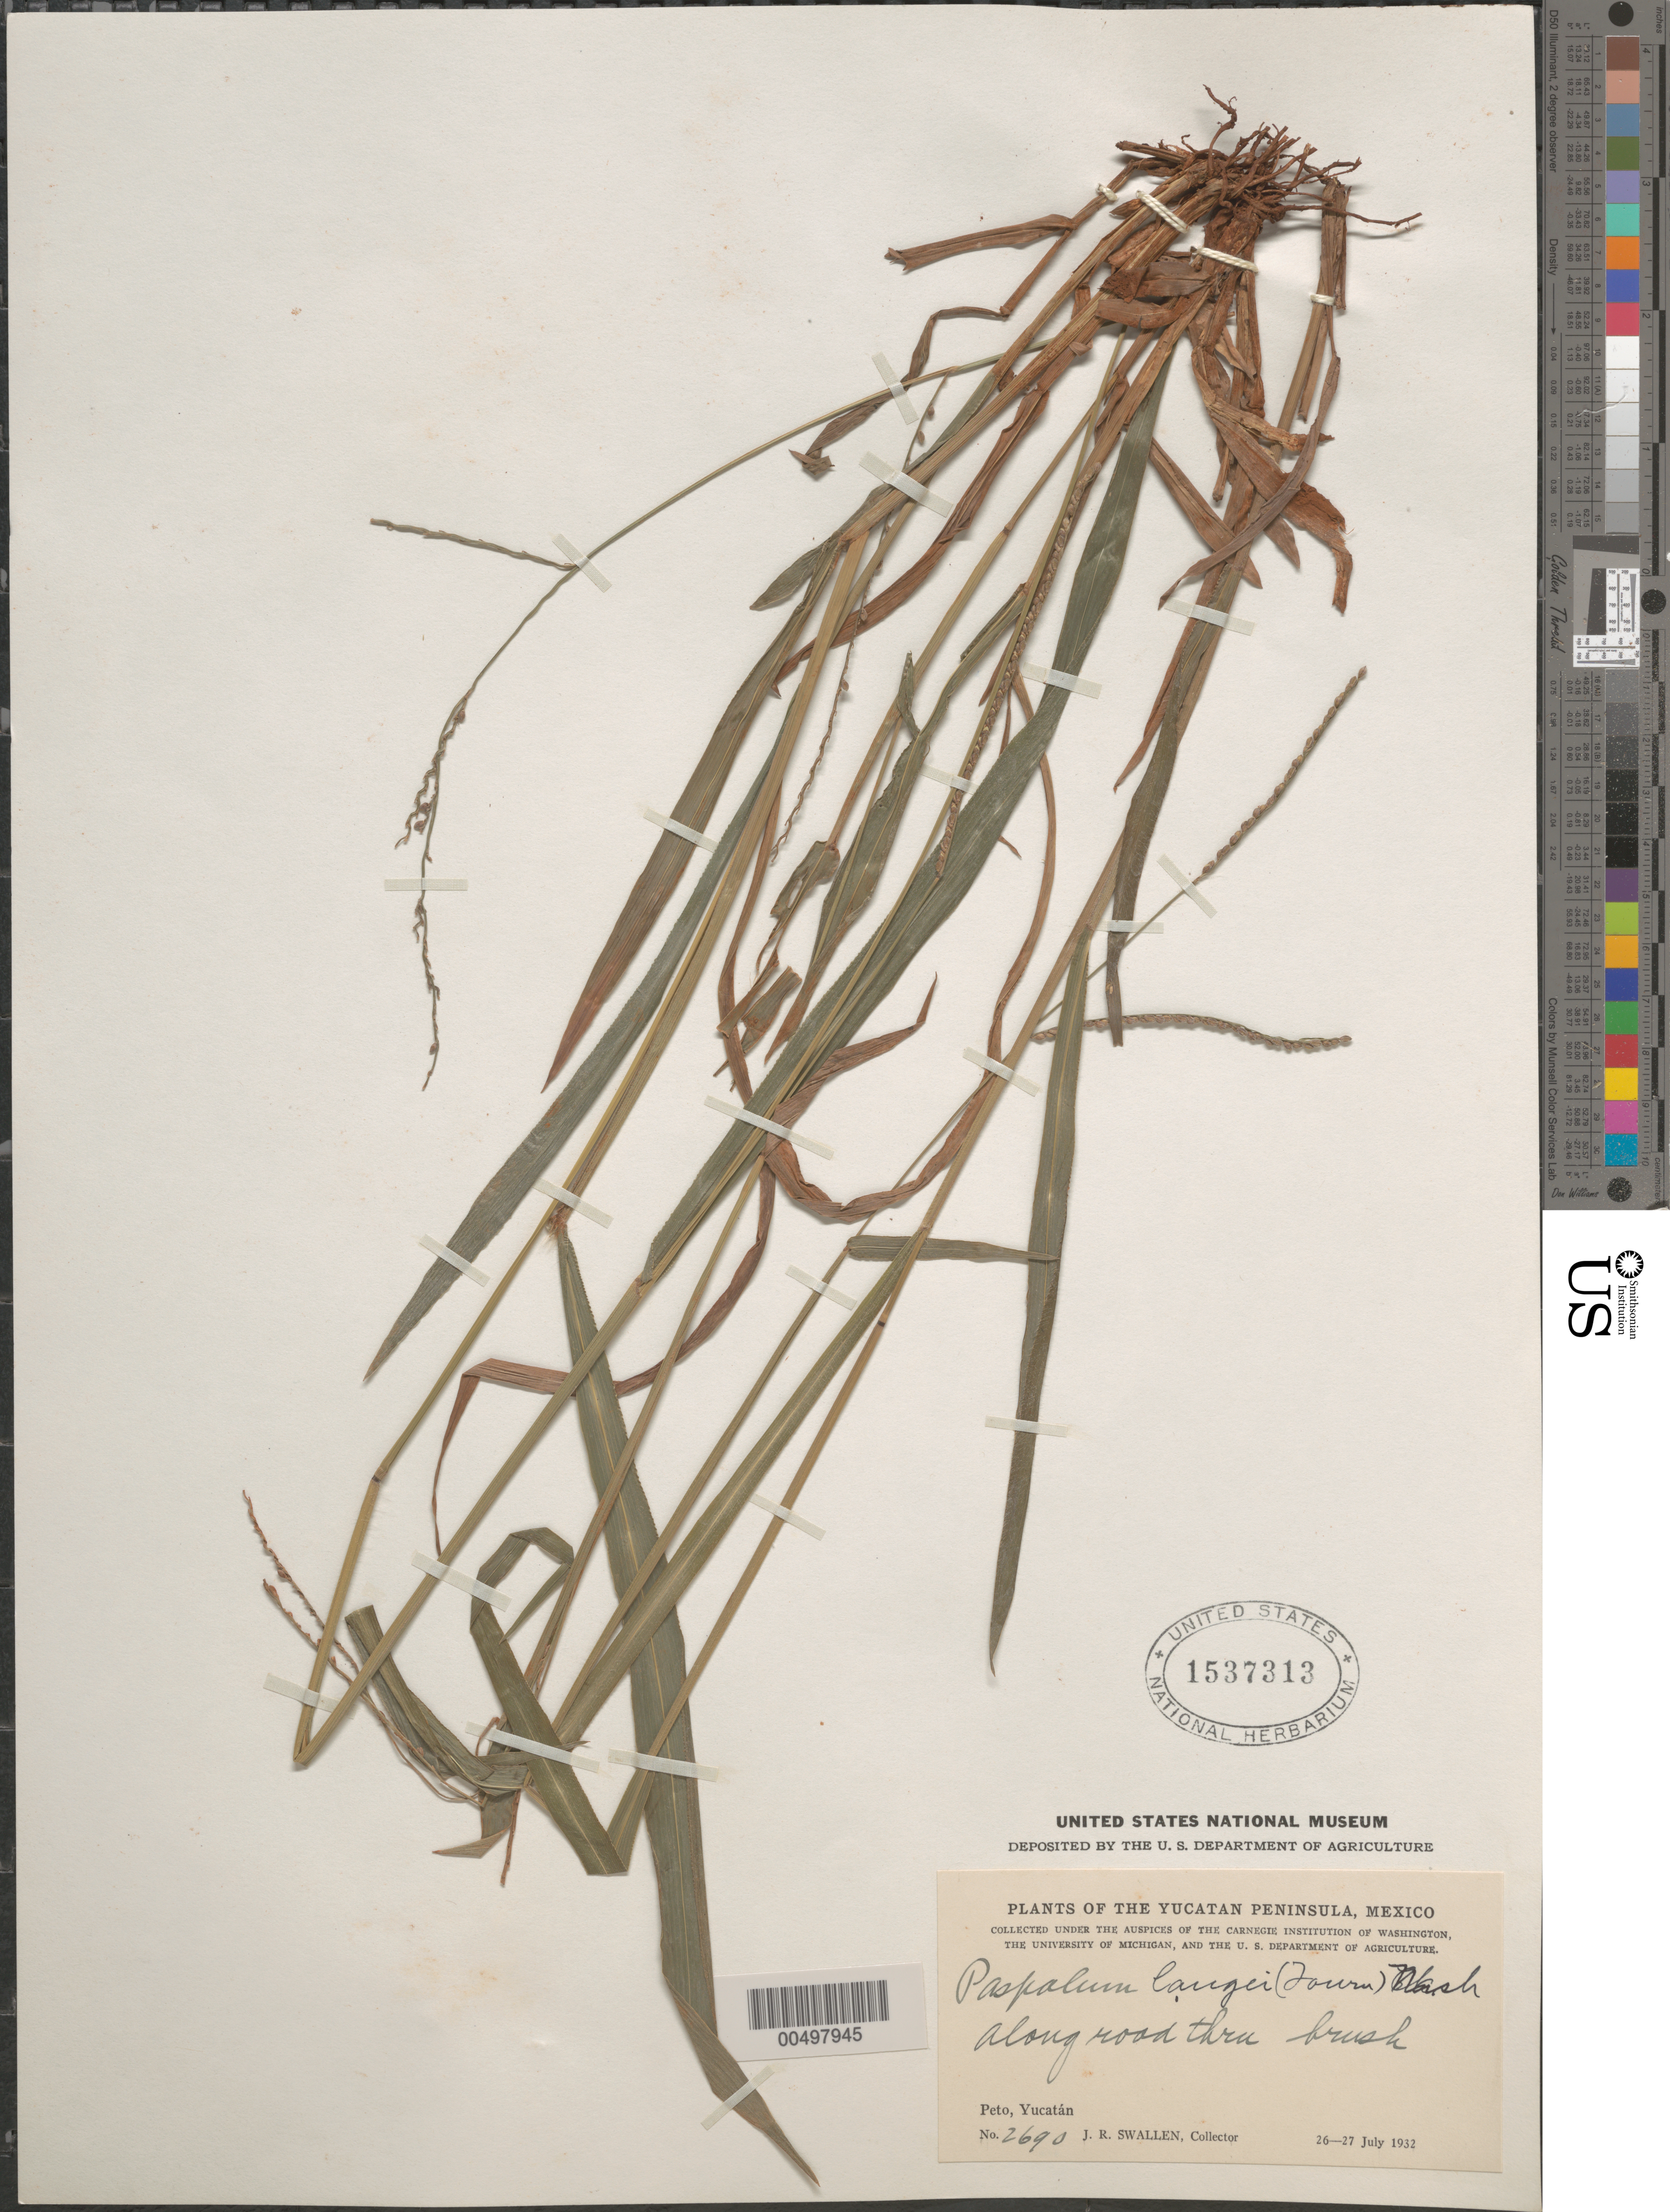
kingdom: Plantae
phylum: Tracheophyta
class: Liliopsida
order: Poales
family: Poaceae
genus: Paspalum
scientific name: Paspalum langei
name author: (E. Fourn.) Nash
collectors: J. R. Swallen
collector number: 2690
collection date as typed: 26 Jul 1932 to 27 Jul 1932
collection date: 1932-07-26/1932-07-27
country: Mexico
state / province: Yucatan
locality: Yucatan Peninsula, Peto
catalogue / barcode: US 1537313